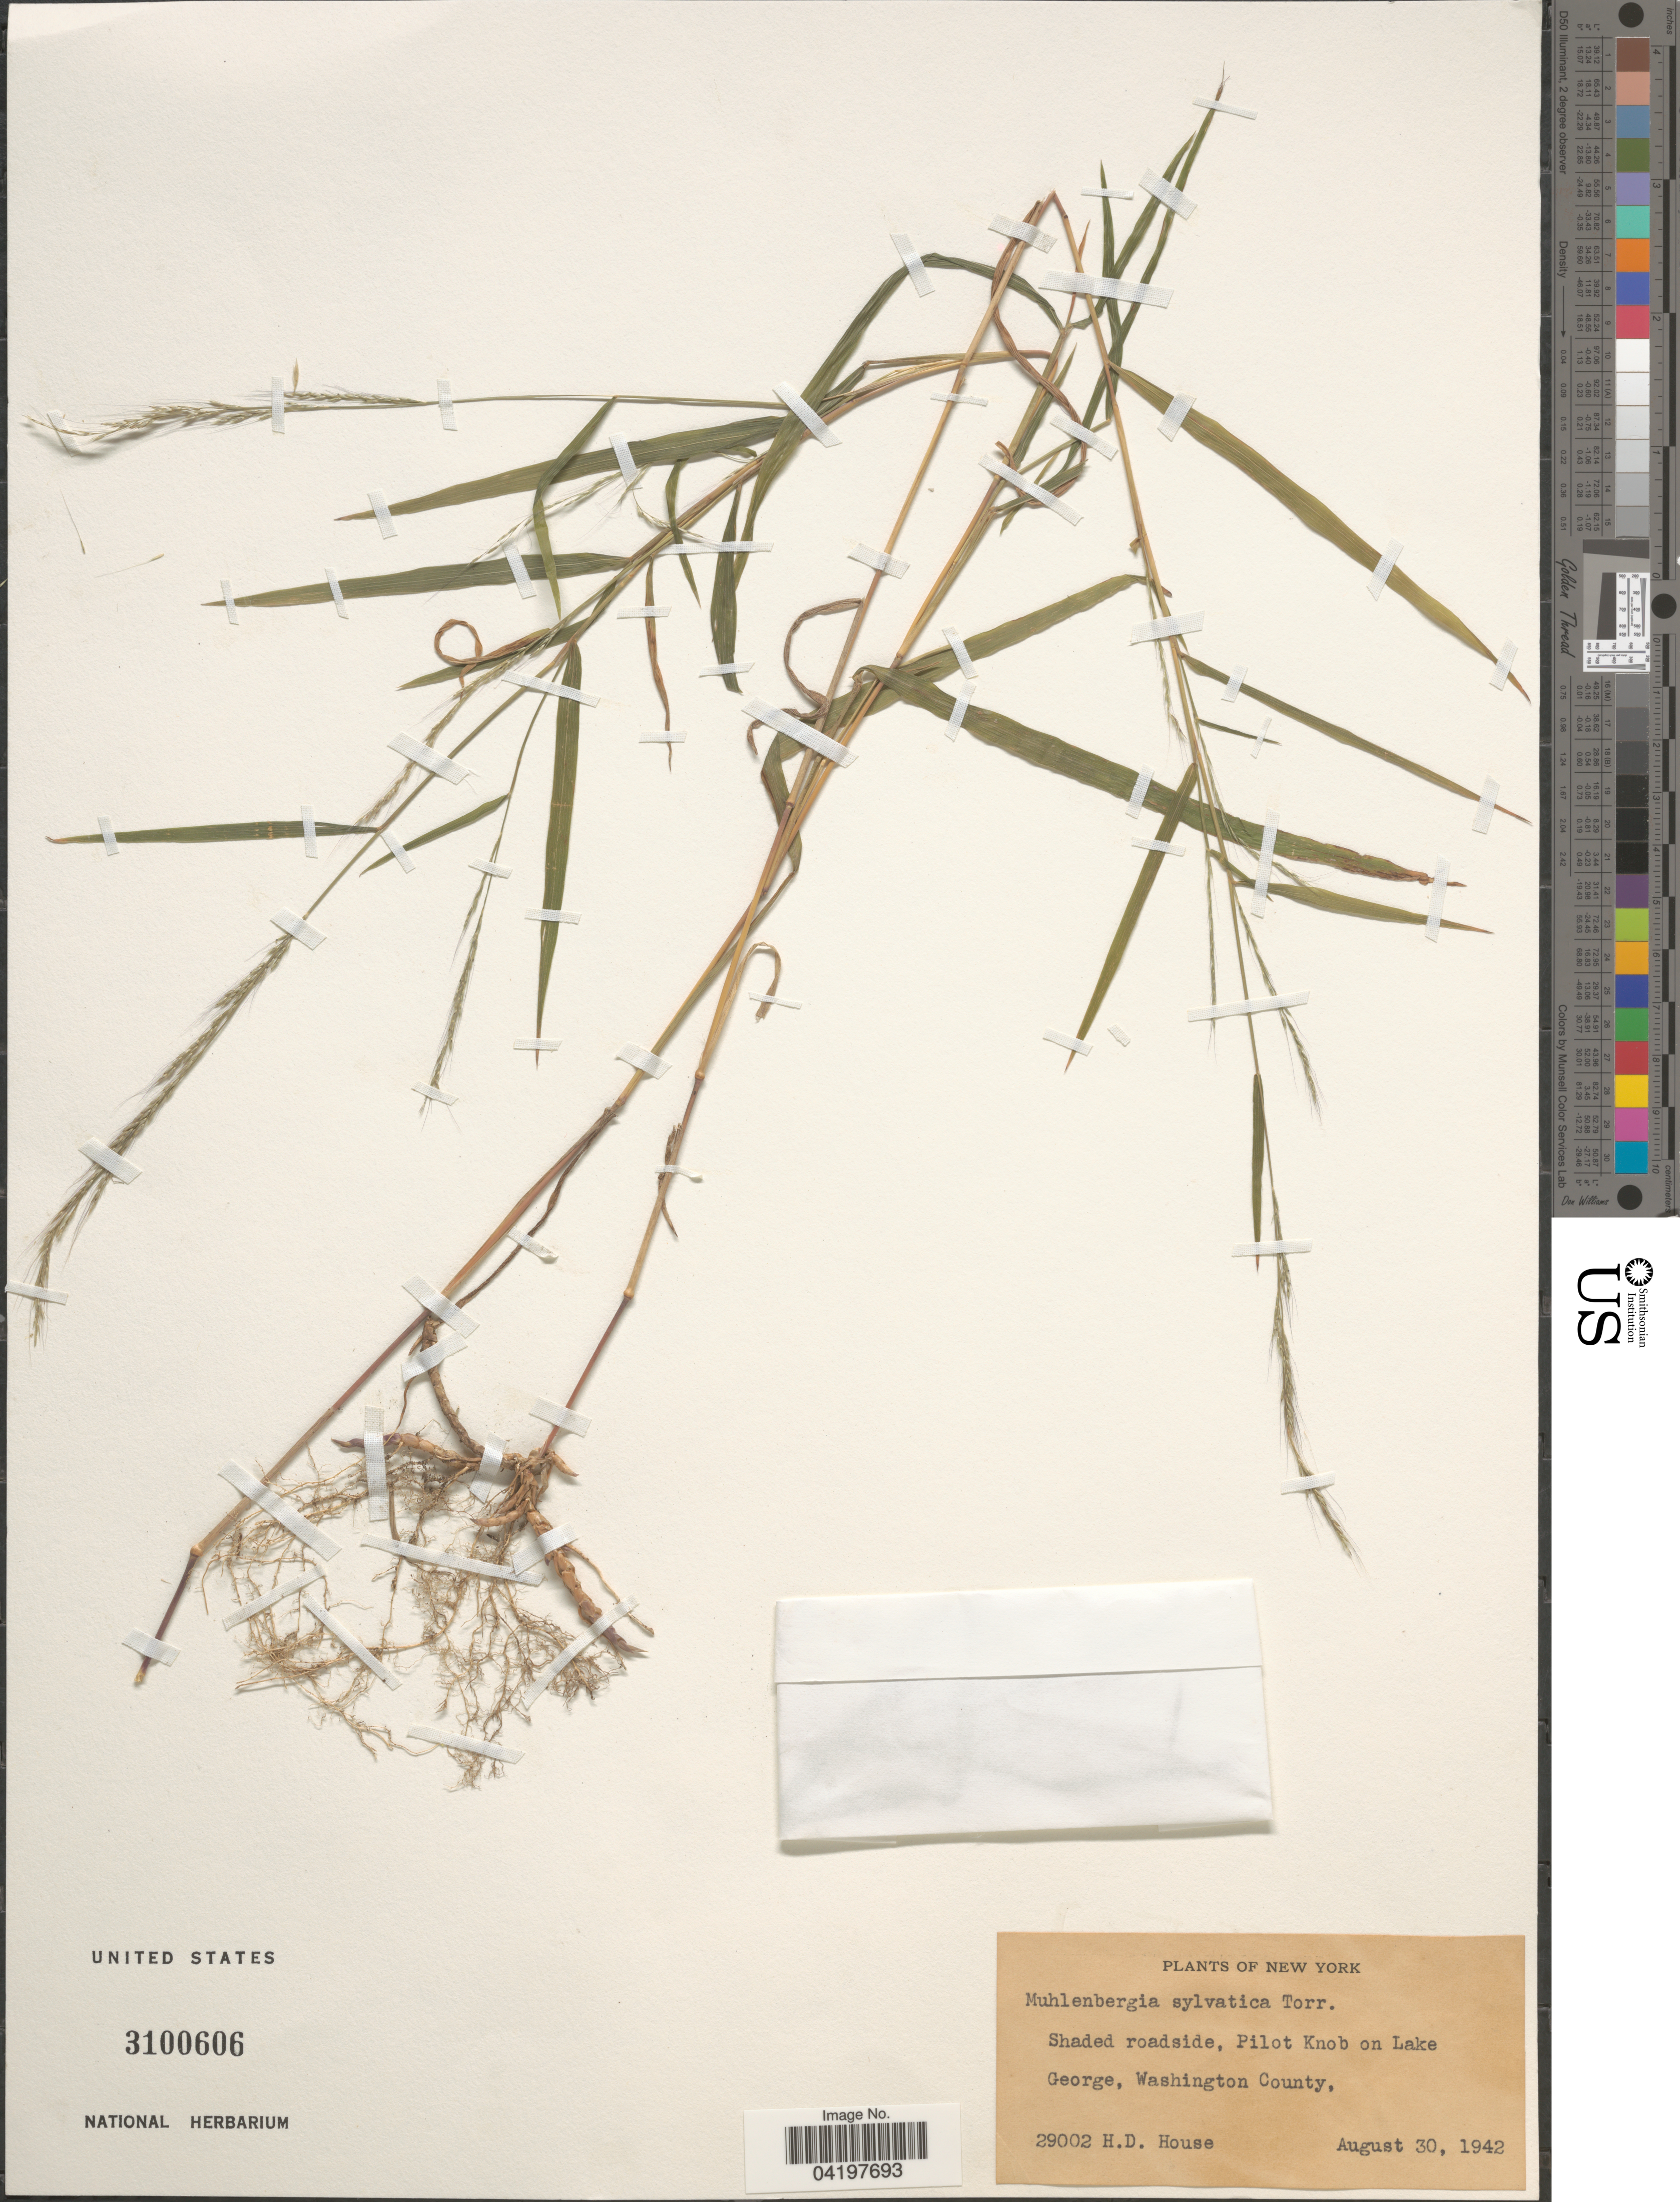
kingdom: Plantae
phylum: Tracheophyta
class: Liliopsida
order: Poales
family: Poaceae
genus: Muhlenbergia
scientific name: Muhlenbergia sylvatica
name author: (Torr.) Torr. ex A. Gray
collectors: H. D. House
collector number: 29002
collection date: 1942-08-30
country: United States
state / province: New York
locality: Shaded roadside, Pilot Knob on Lake George, Washington County.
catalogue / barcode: US 3100606